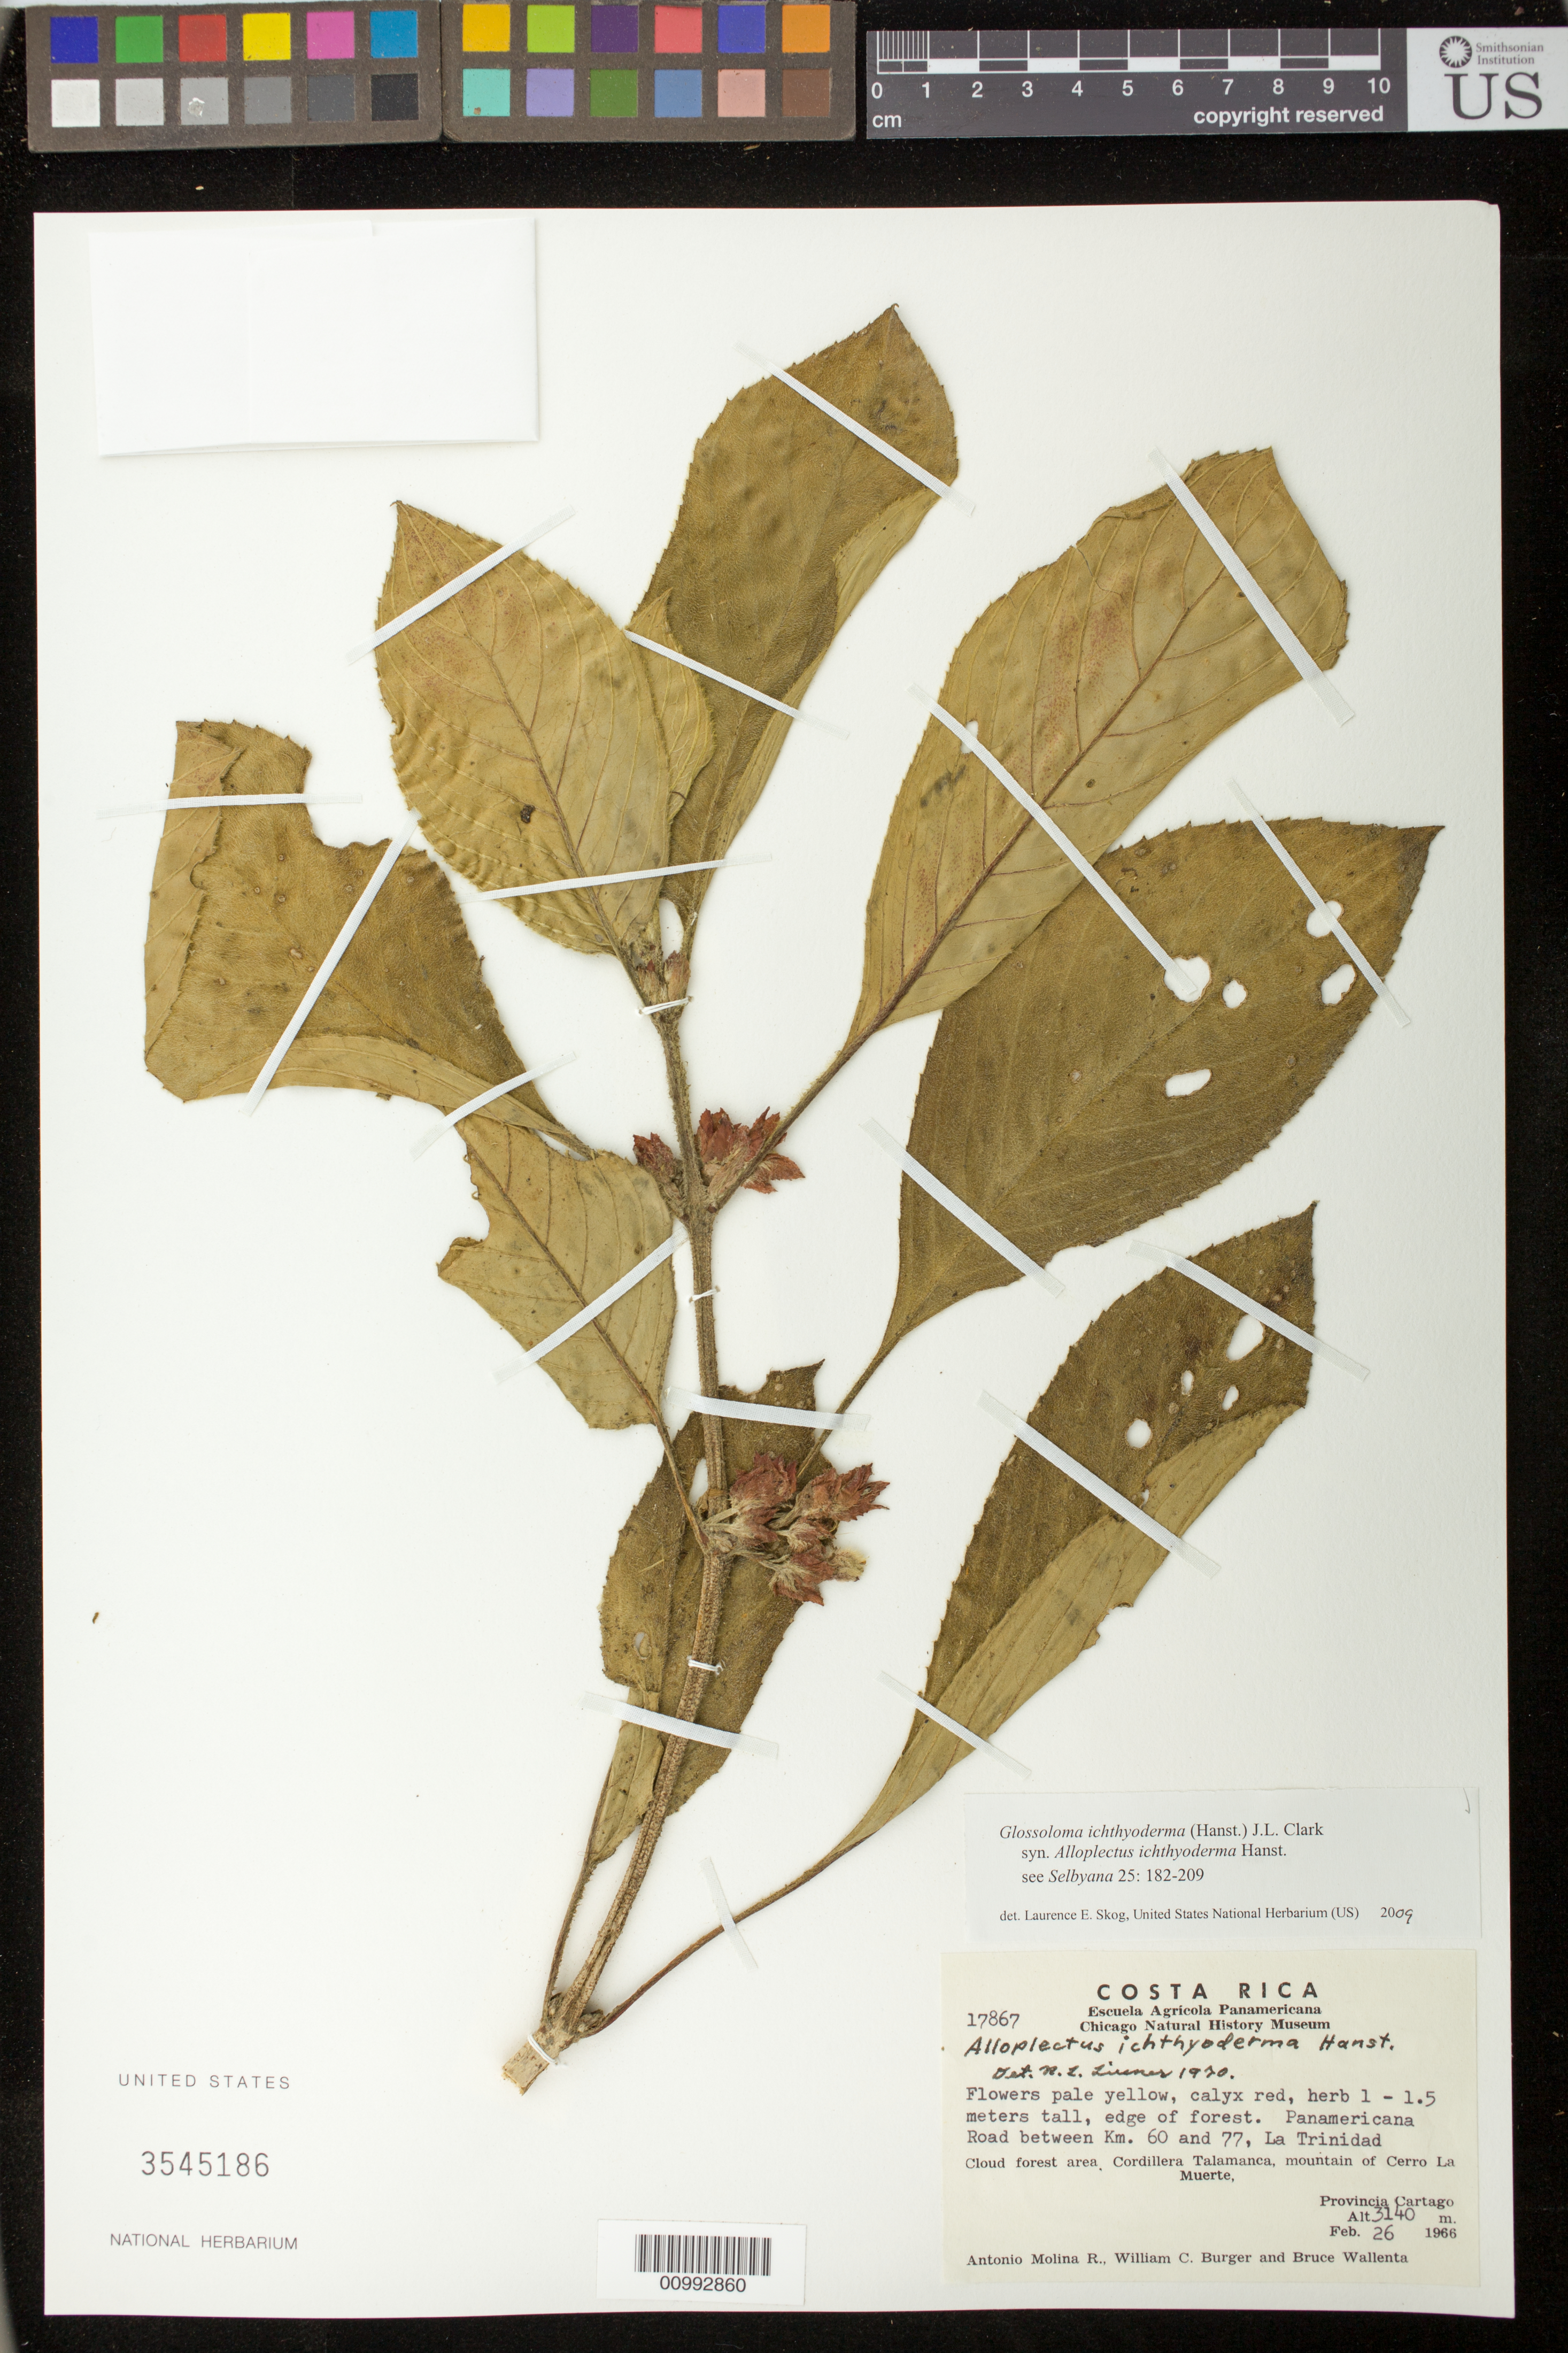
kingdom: Plantae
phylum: Tracheophyta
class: Magnoliopsida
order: Lamiales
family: Gesneriaceae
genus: Glossoloma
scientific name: Glossoloma ichthyoderma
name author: (Hanst.) J.L. Clark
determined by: Barrie, F. R.; Skog, Laurence E.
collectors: A. Molina R., W. Burger & B. Wallenta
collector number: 17867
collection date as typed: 26 Feb 1966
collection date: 1966-02-26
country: Costa Rica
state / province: Cartago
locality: Cordillera Talamanca, mountain of Cerro La Muerte, Panamericana road between km 60 and 77, La Trinidad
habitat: cloud forest area, edge of forest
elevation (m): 3140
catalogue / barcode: US 3545186